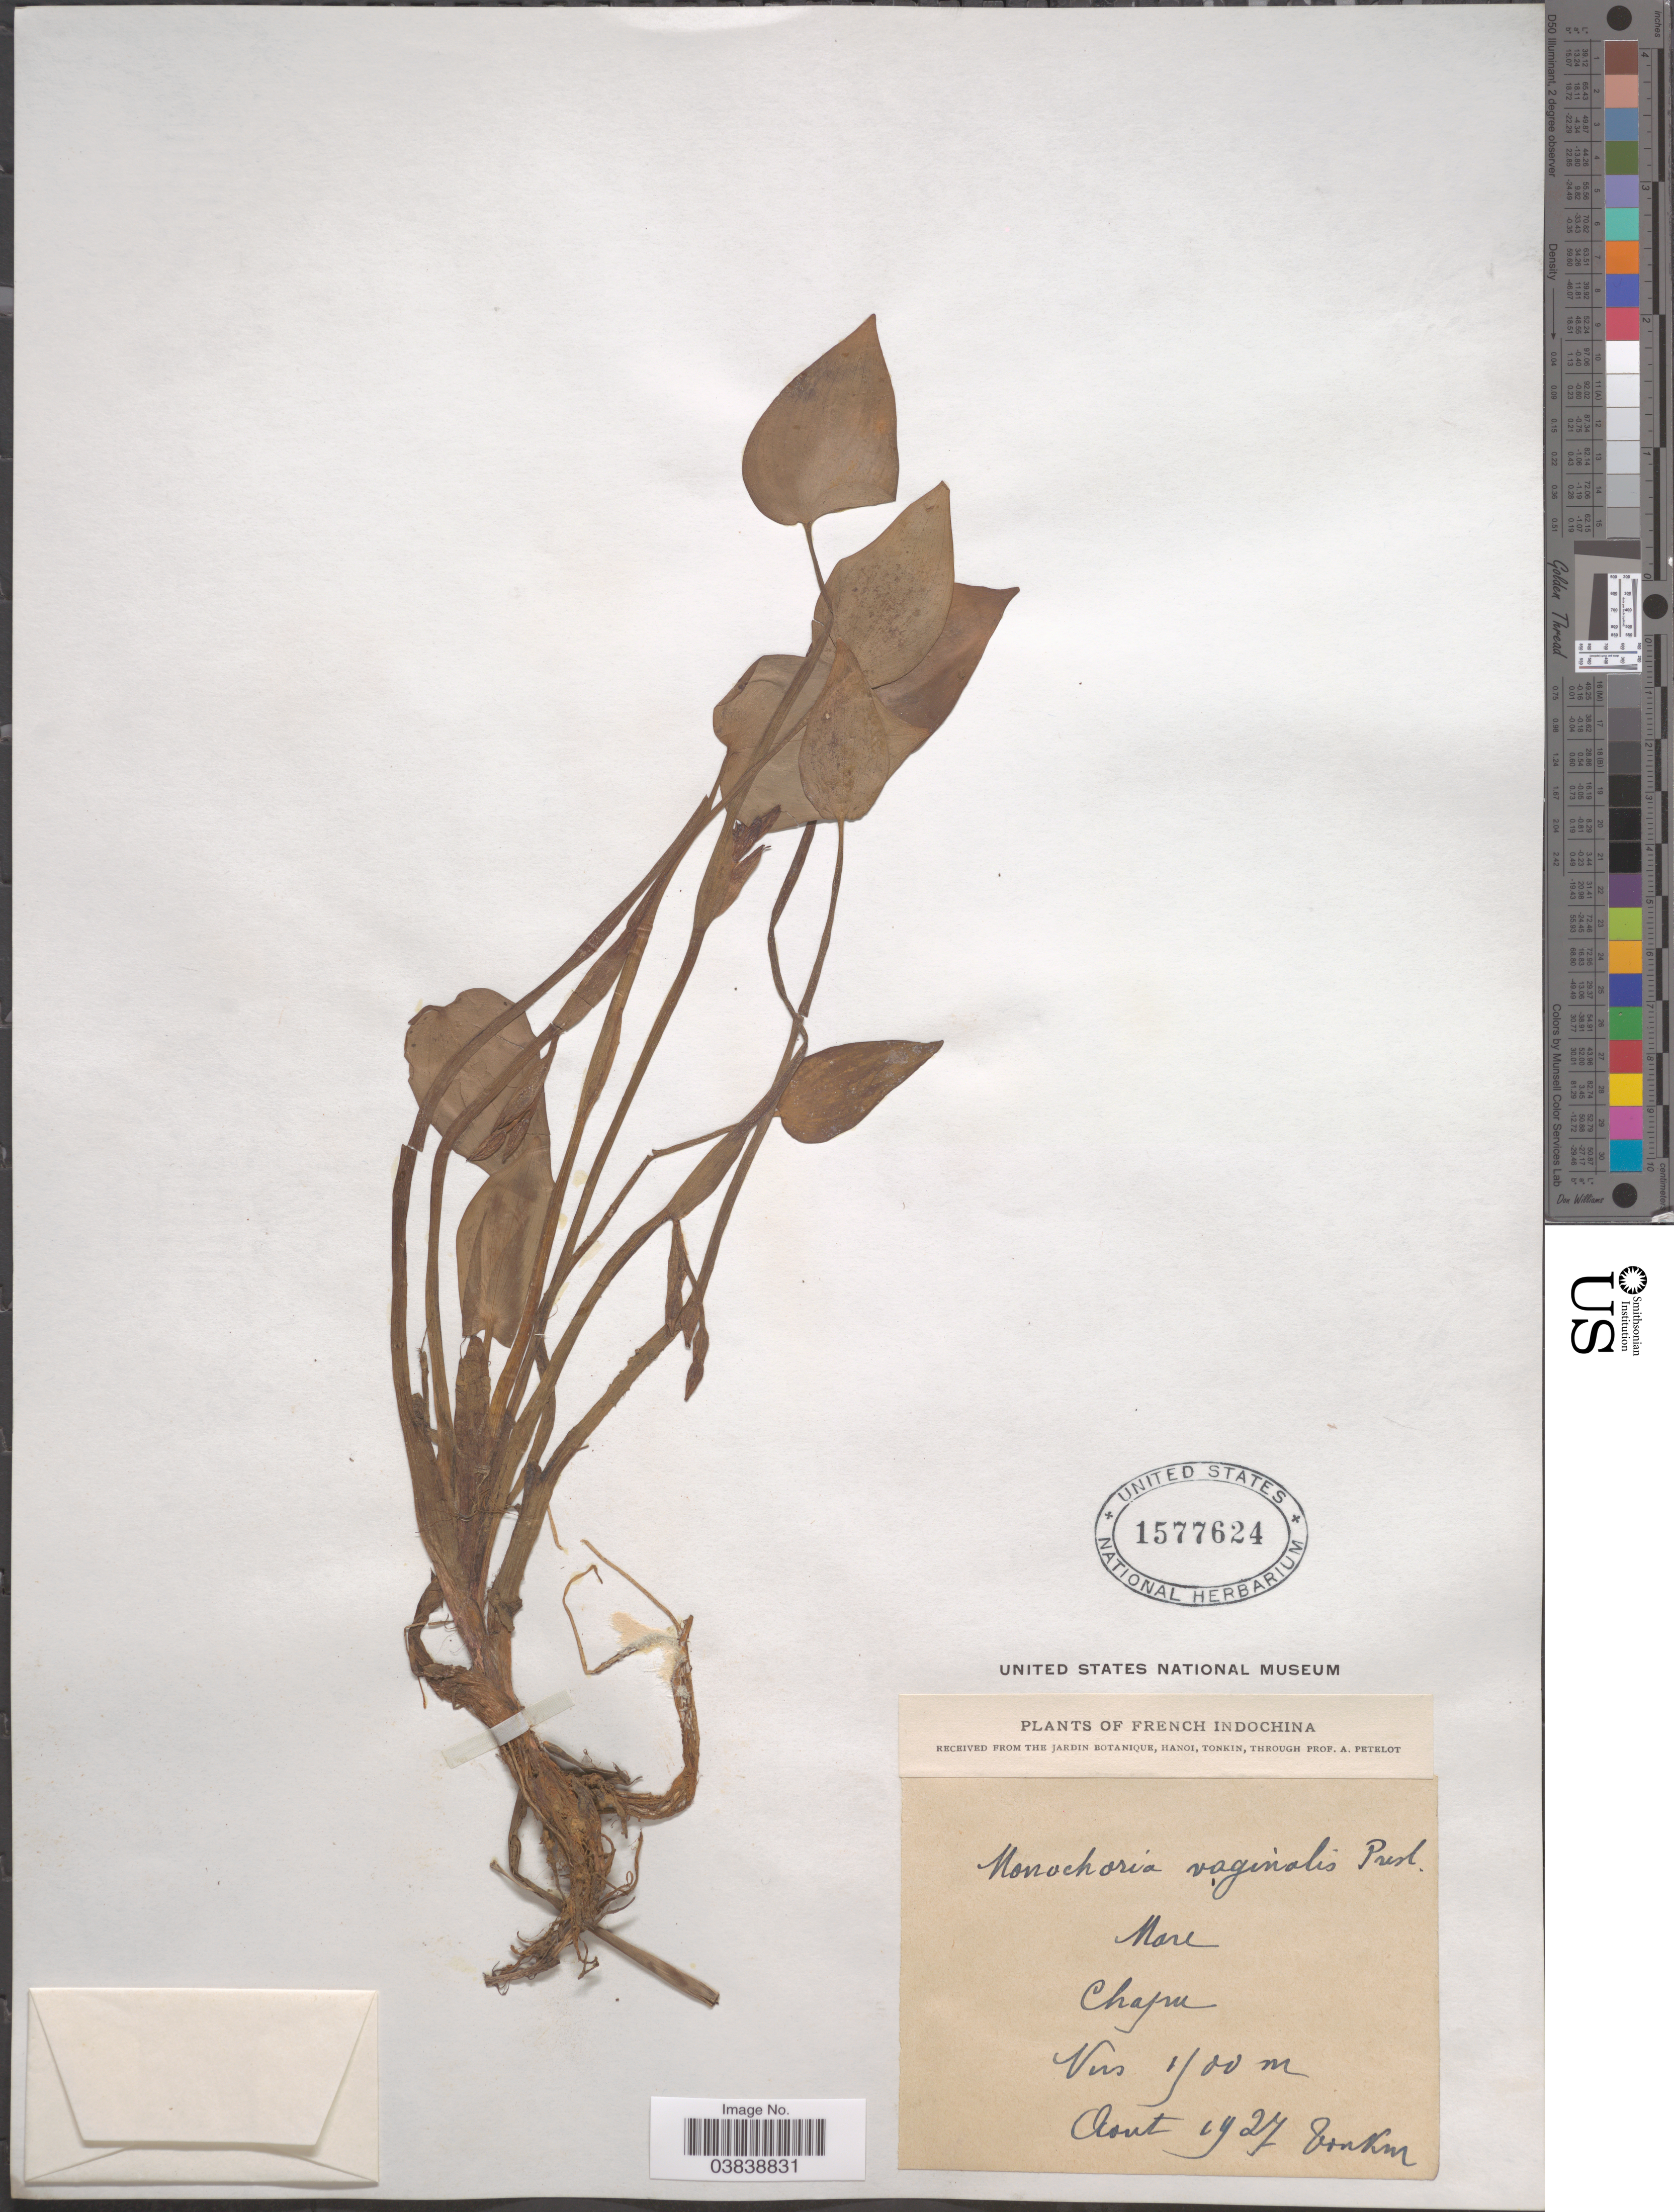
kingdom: Plantae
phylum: Tracheophyta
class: Liliopsida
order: Commelinales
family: Pontederiaceae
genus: Monochoria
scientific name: Monochoria vaginalis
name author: (Burm. f.) C. Presl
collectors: P. A. Pételot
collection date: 1927-08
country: Vietnam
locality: French Indochina. Chapa.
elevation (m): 1500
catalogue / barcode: US 1577624